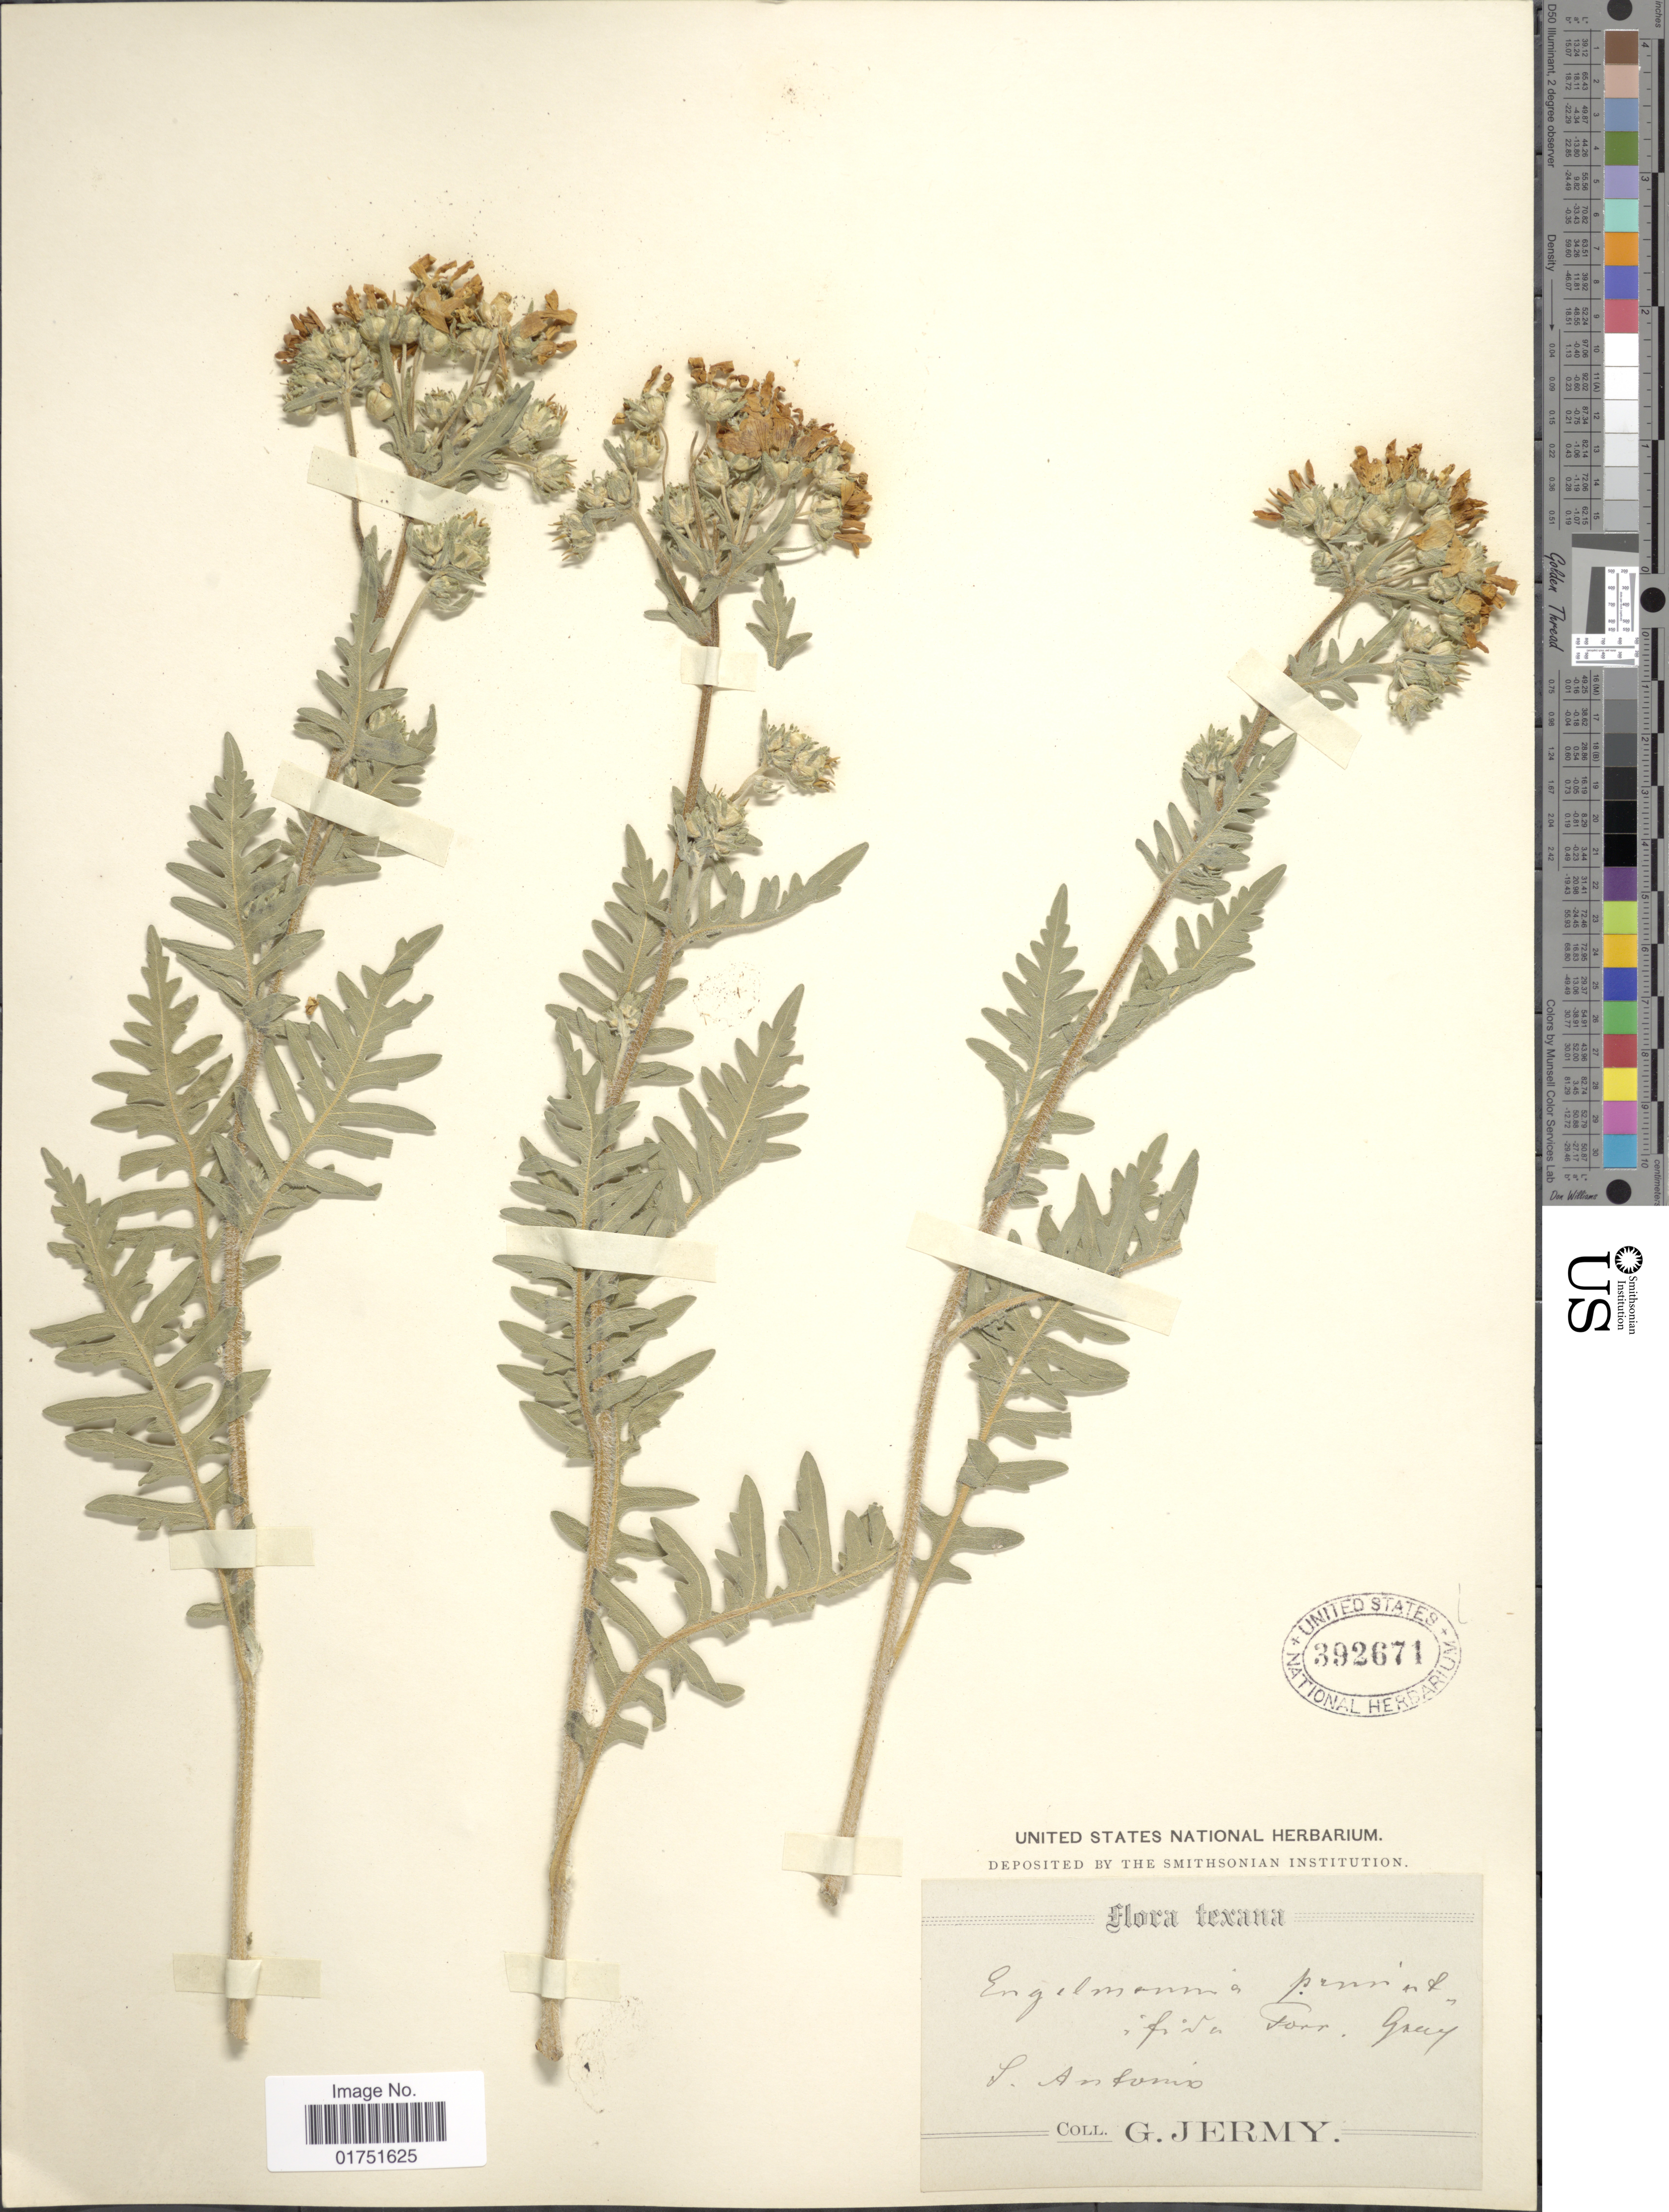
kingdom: Plantae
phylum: Tracheophyta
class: Magnoliopsida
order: Asterales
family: Asteraceae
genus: Engelmannia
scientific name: Engelmannia pinnatifida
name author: Torr. & A. Gray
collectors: G. Jermy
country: United States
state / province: Texas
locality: Texana. S. Antonio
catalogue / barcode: US 392671